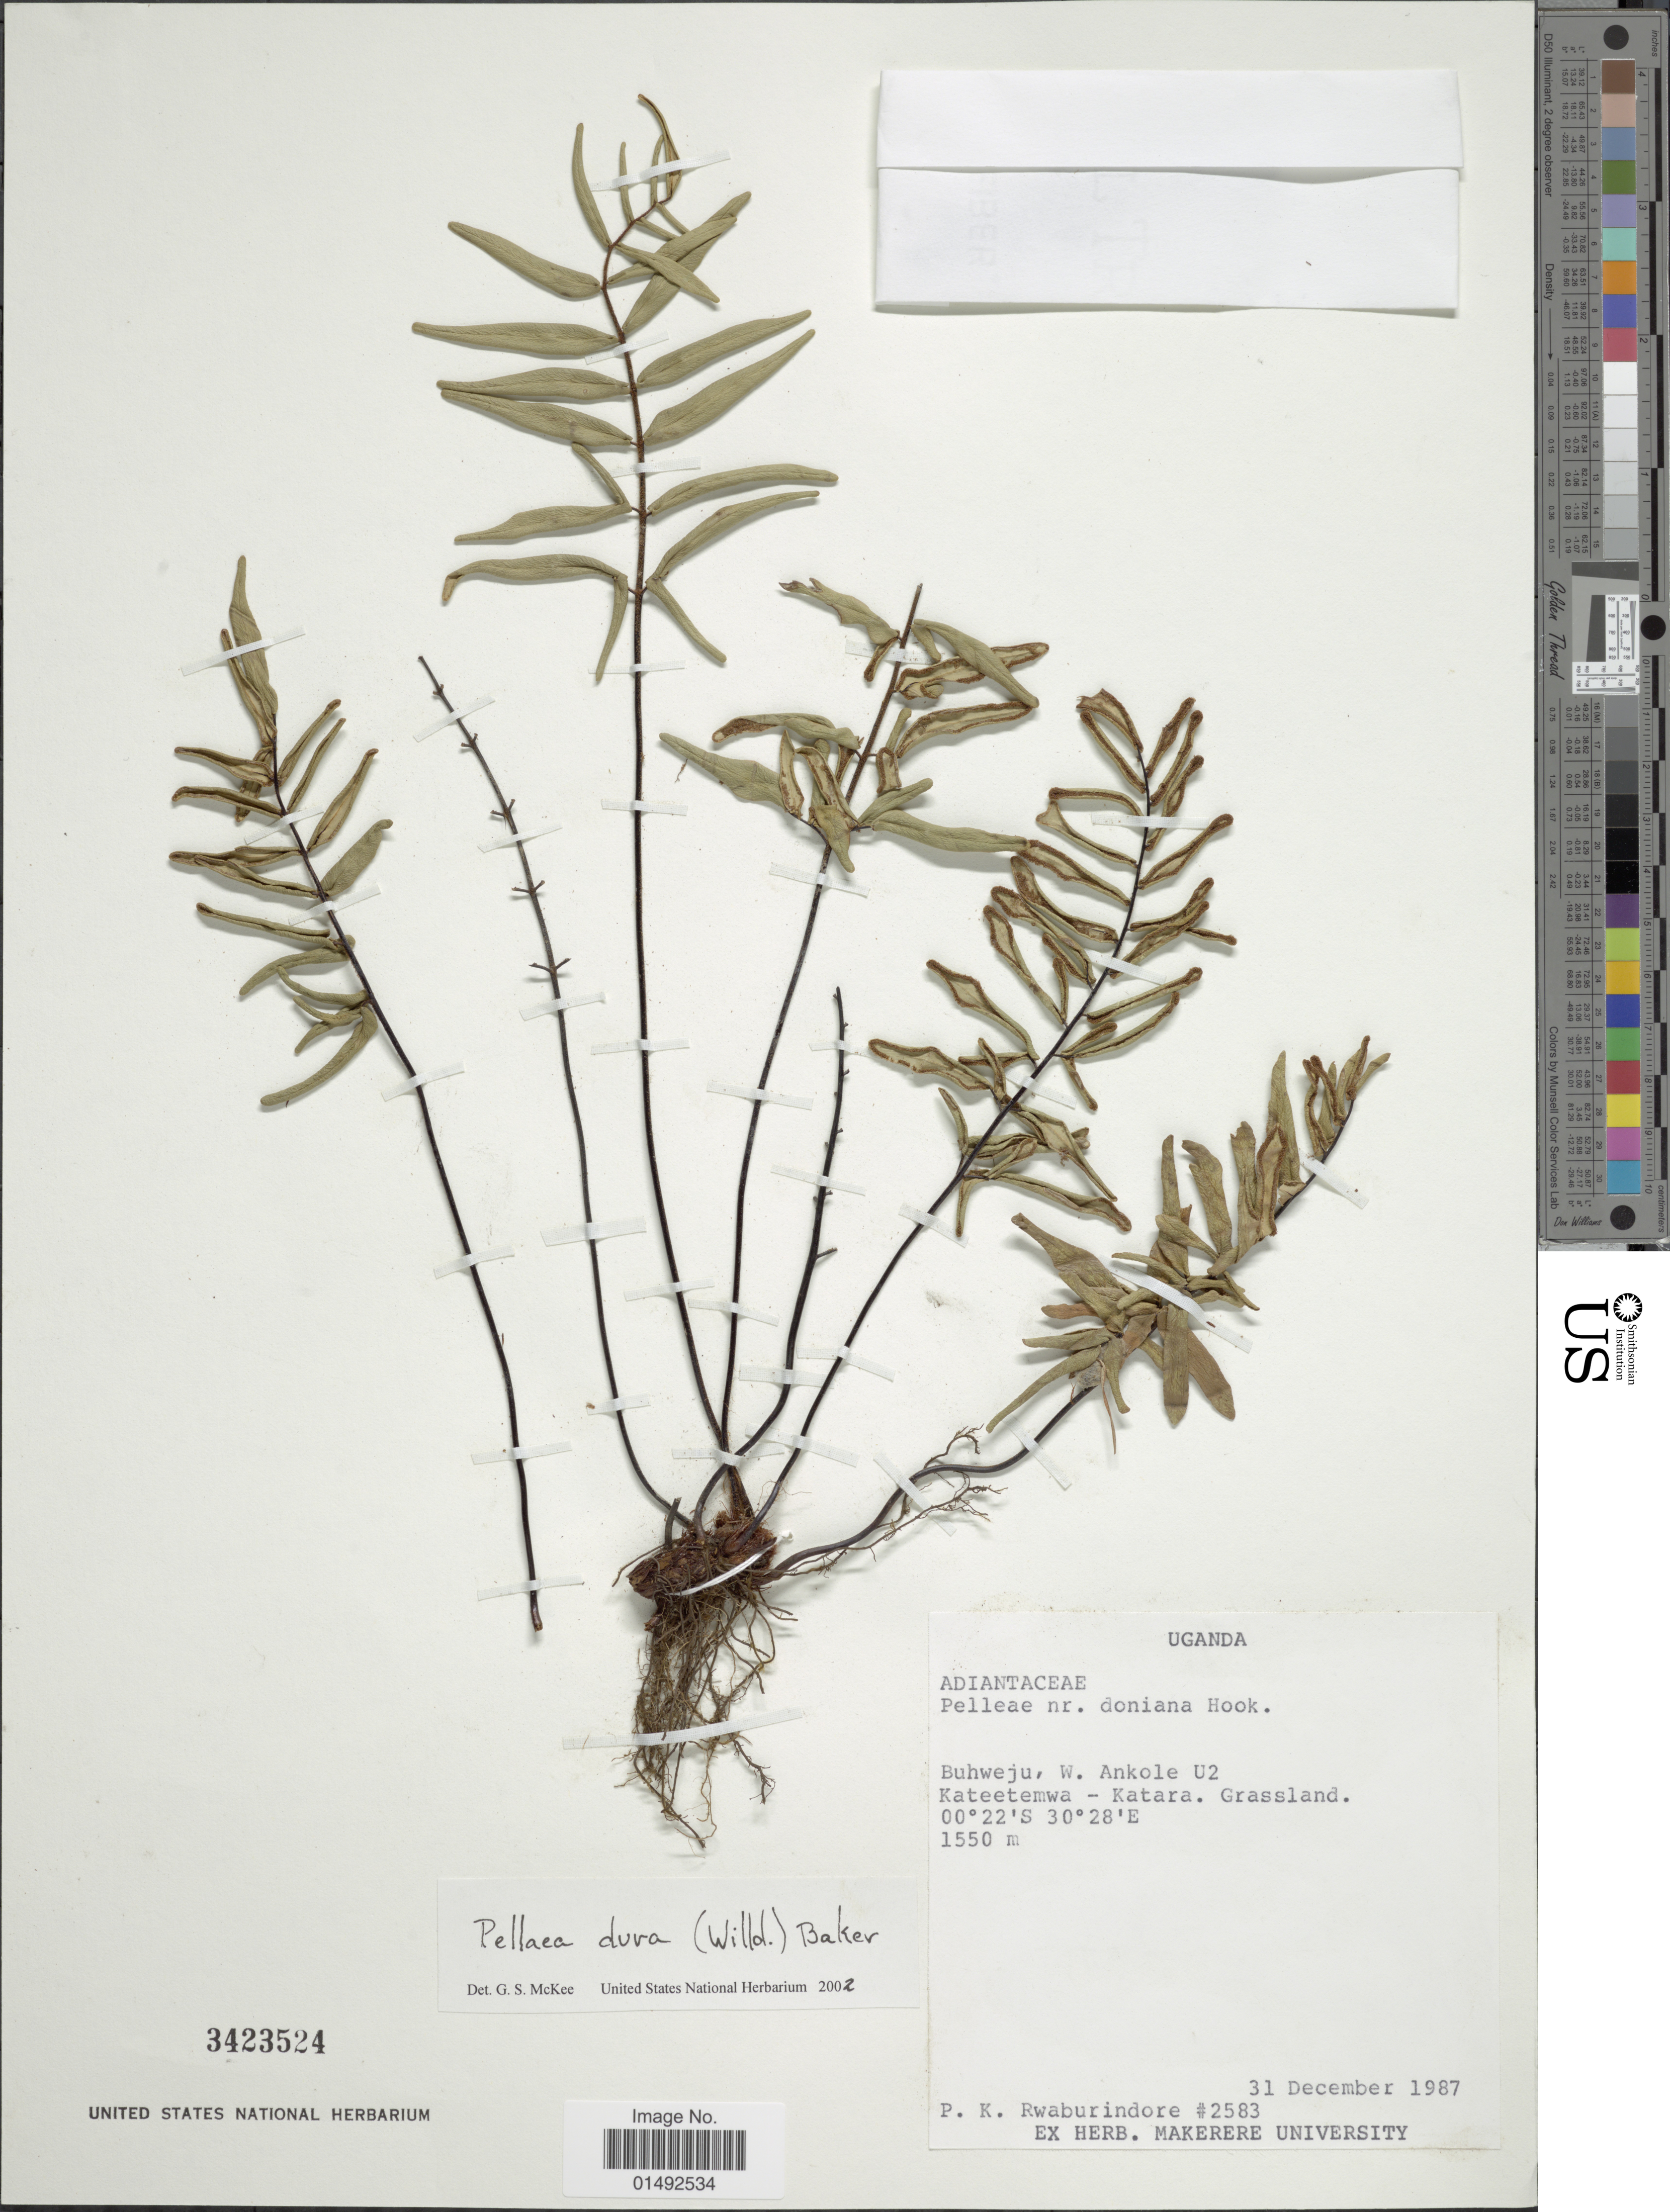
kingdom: Plantae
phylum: Tracheophyta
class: Polypodiopsida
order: Polypodiales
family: Pteridaceae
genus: Pellaea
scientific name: Pellaea dura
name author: (Willd.) Baker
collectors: P. Rwaburindore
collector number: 2583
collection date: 1987-12-31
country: Uganda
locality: Buhweju,W. Ankole U2, Kateettemwa -Katara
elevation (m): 1550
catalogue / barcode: US 3423524